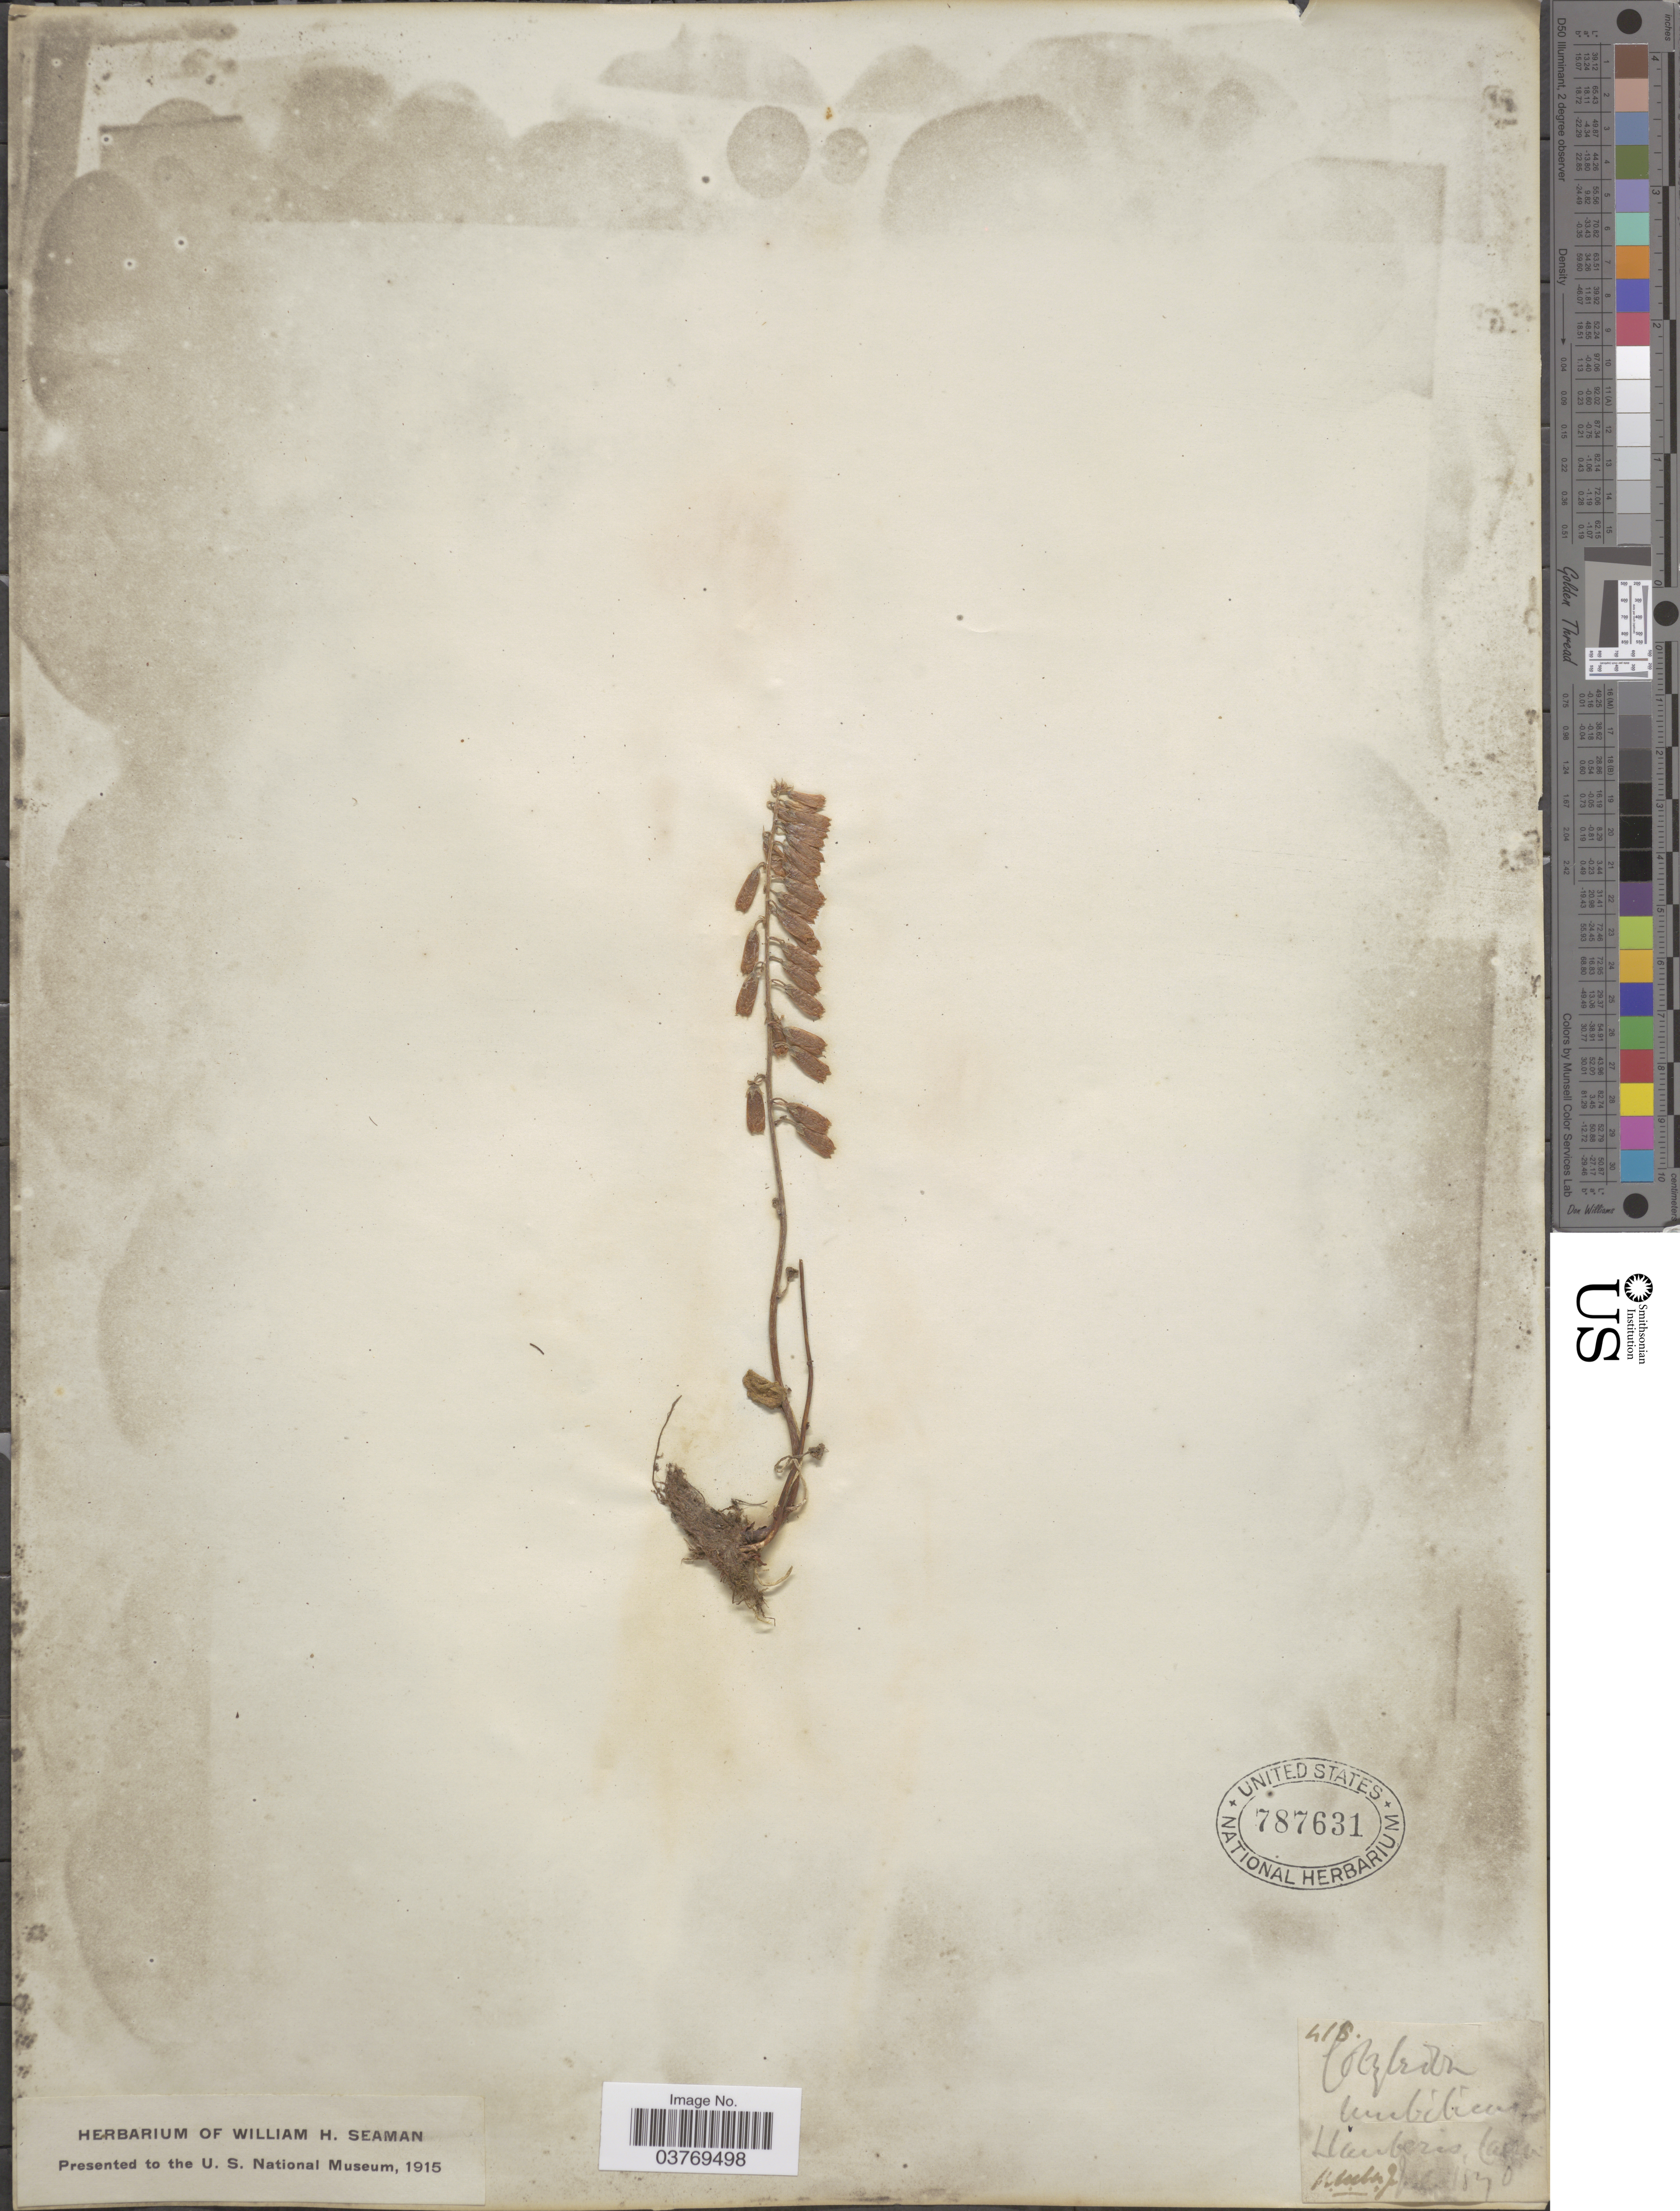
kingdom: Plantae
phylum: Tracheophyta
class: Magnoliopsida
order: Saxifragales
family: Crassulaceae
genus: Umbilicus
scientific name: Umbilicus rupestris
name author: (Salisb.) Dandy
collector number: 418*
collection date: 1870-07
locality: LLanberis, Cap. [interpreted]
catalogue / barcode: US 787631